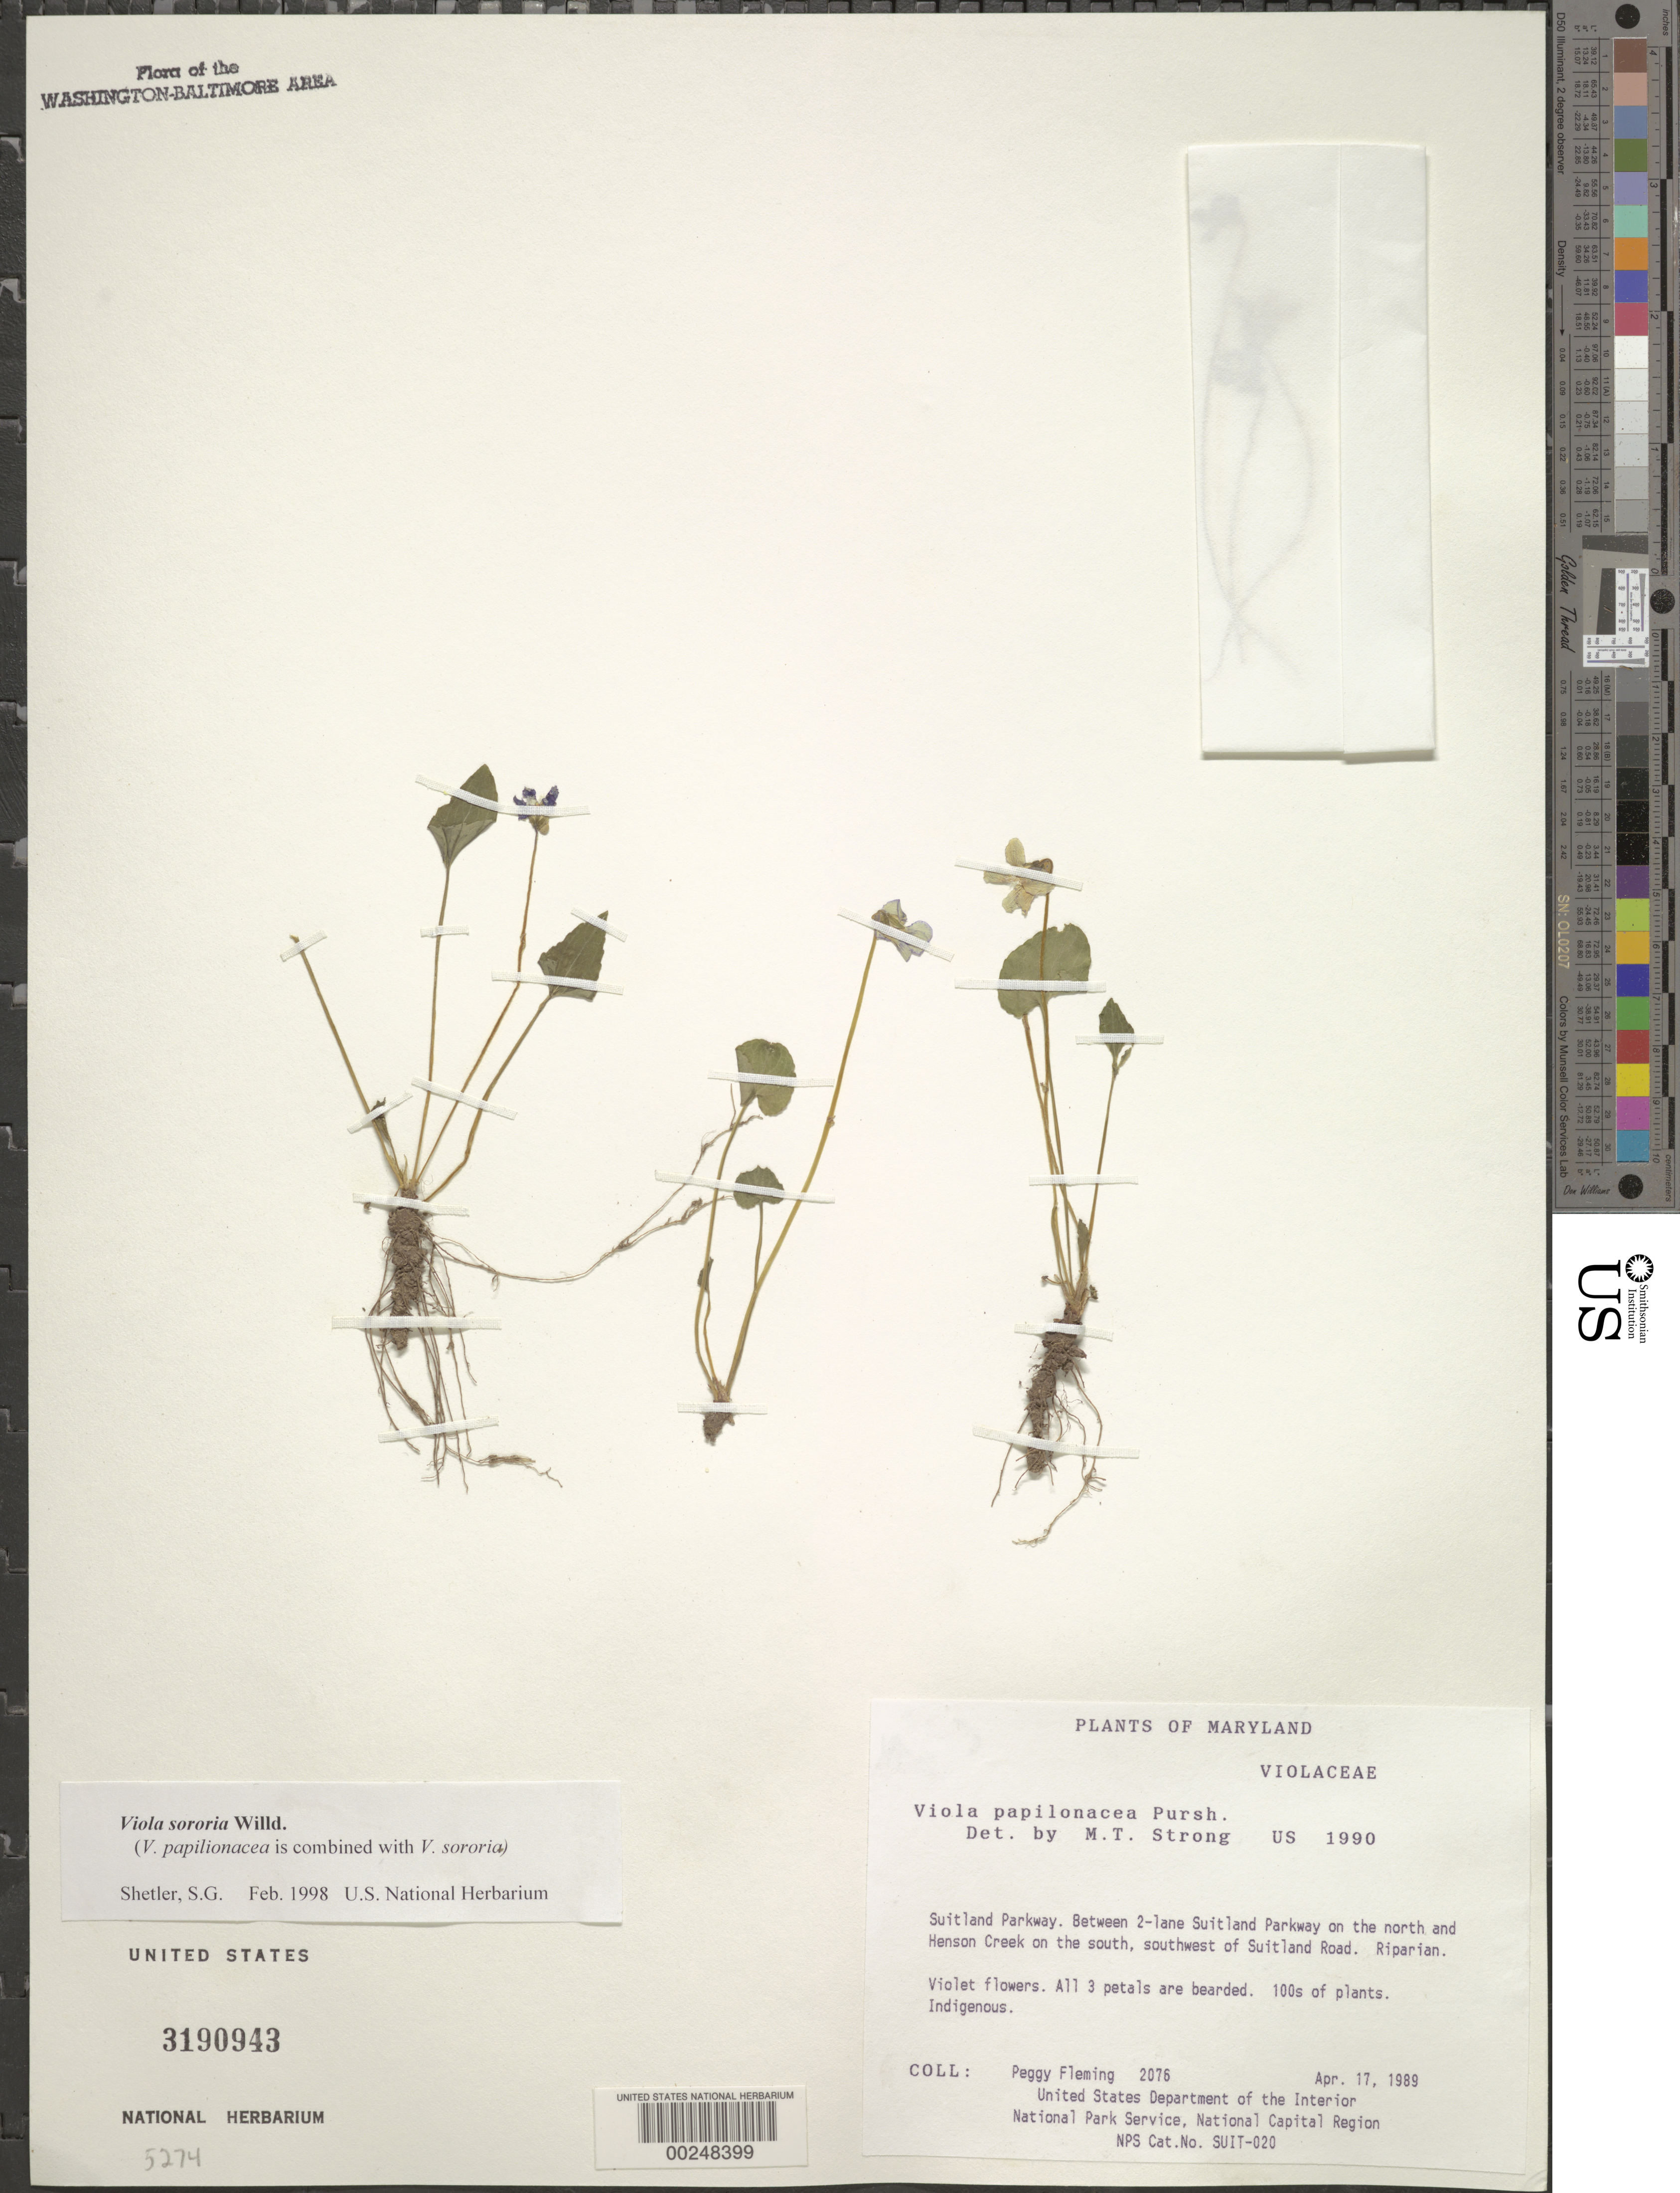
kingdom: Plantae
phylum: Tracheophyta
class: Magnoliopsida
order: Malpighiales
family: Violaceae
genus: Viola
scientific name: Viola sororia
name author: Willd.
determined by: Shetler, Stanwyn G., (US), NMNH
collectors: P. Fleming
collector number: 2076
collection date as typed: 17 Apr 1989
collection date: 1989-04-17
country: United States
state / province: Maryland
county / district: Prince George's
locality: Suitland Parkway, Parkway on N and Henson Creek on S, SW of Suitland Road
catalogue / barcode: US 3190943